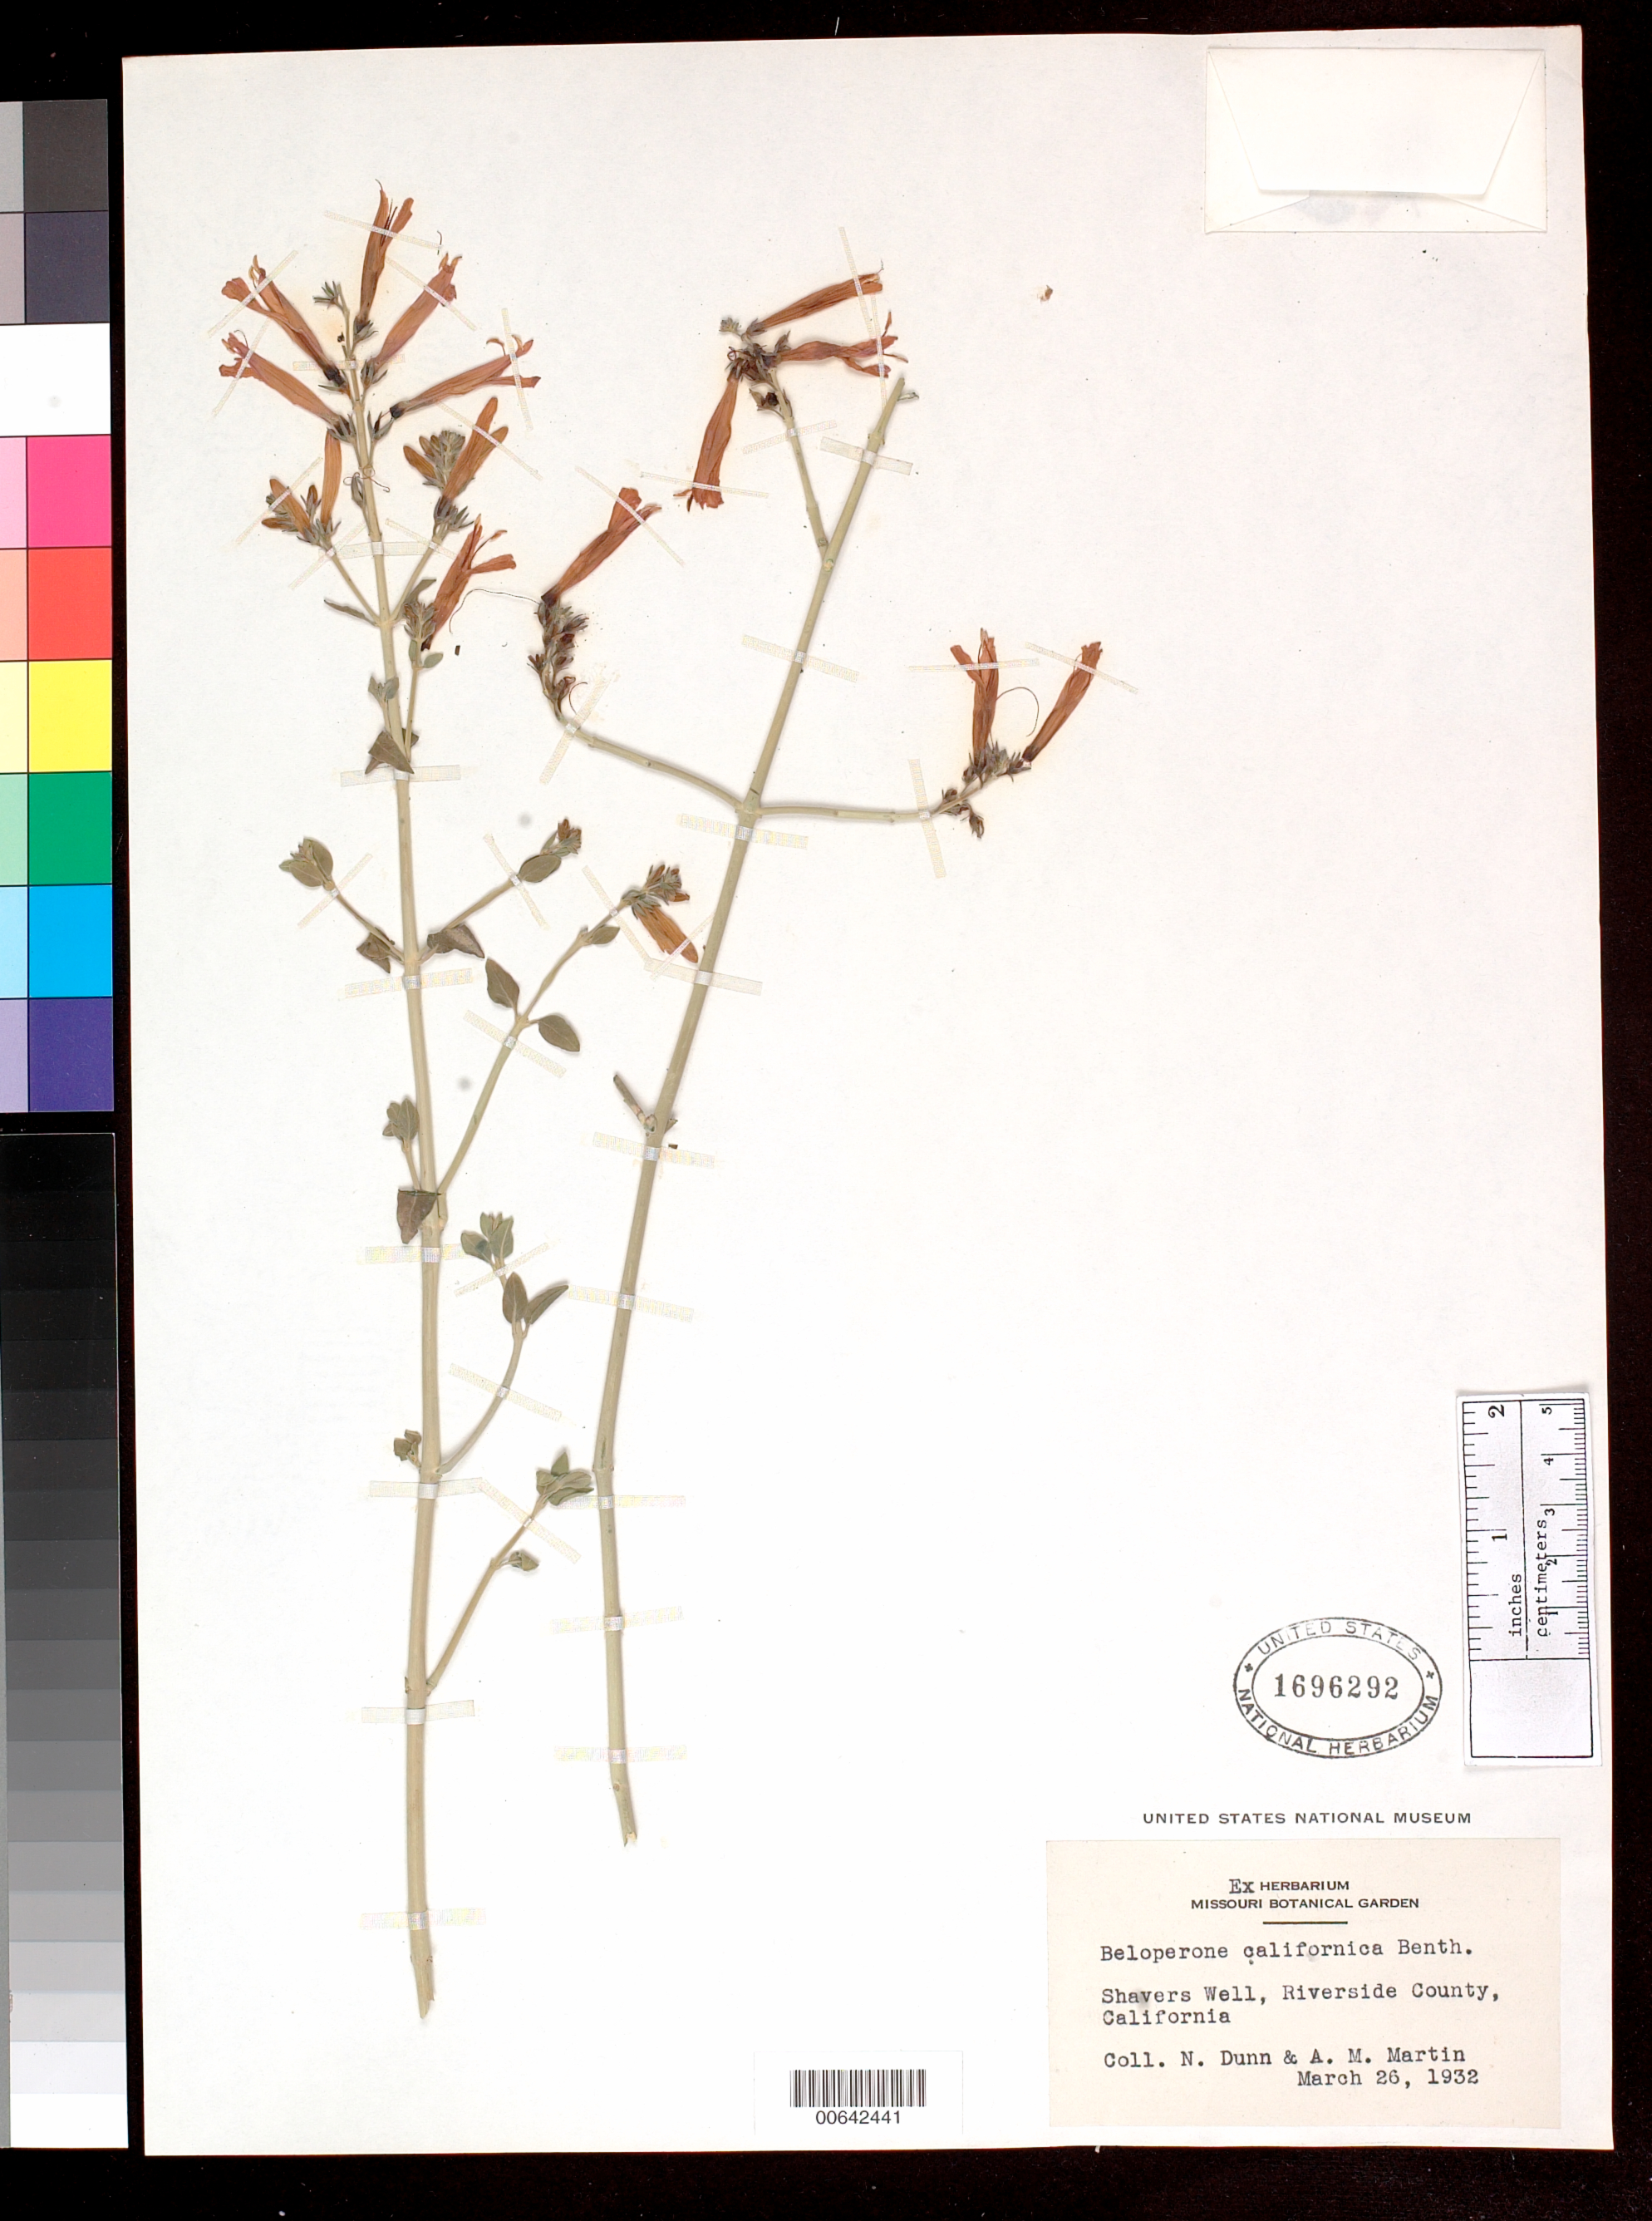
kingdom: Plantae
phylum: Tracheophyta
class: Magnoliopsida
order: Lamiales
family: Acanthaceae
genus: Beloperone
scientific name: Beloperone californica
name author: Benth.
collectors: N. Dunn & A. M. Martin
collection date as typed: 26 Mar 1932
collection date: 1932-03-26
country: United States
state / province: California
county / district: Riverside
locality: Shavers Well.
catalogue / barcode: US 1696292